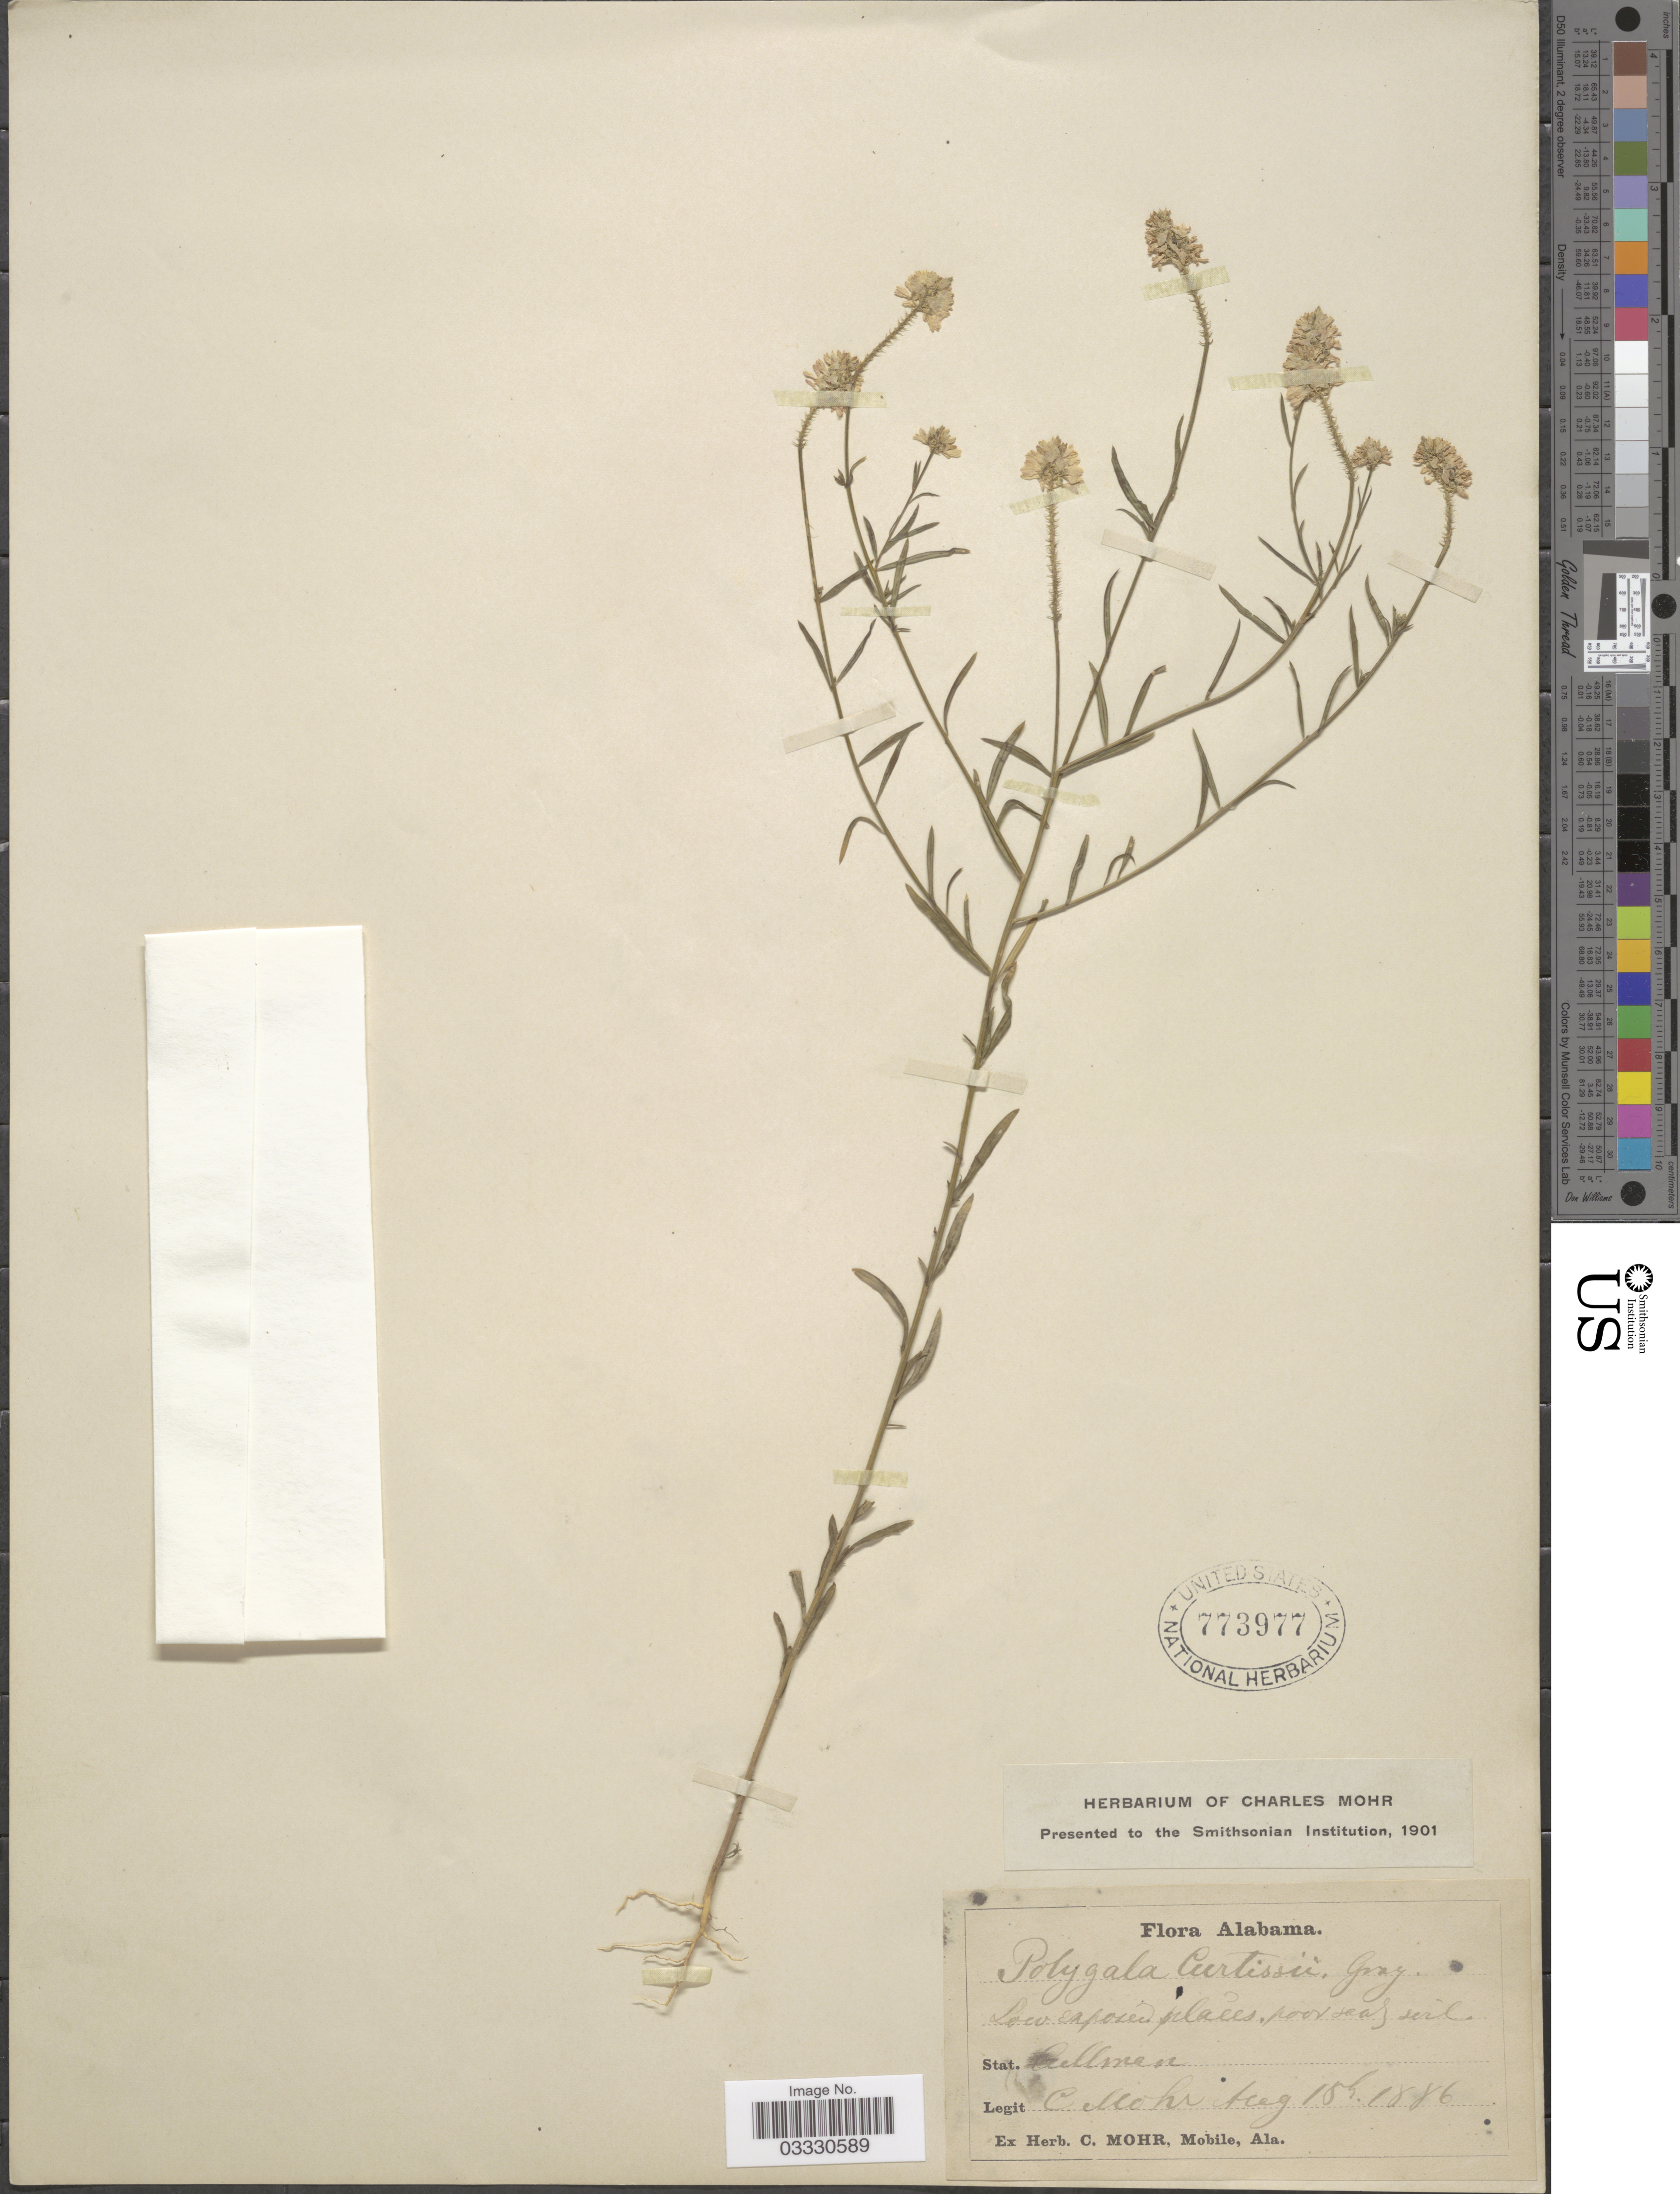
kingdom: Plantae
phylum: Tracheophyta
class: Magnoliopsida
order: Fabales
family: Polygalaceae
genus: Polygala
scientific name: Polygala curtissii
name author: A. Gray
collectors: C. T. Mohr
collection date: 1886-08-15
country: United States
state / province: Alabama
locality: Cullman.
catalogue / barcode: US 773977